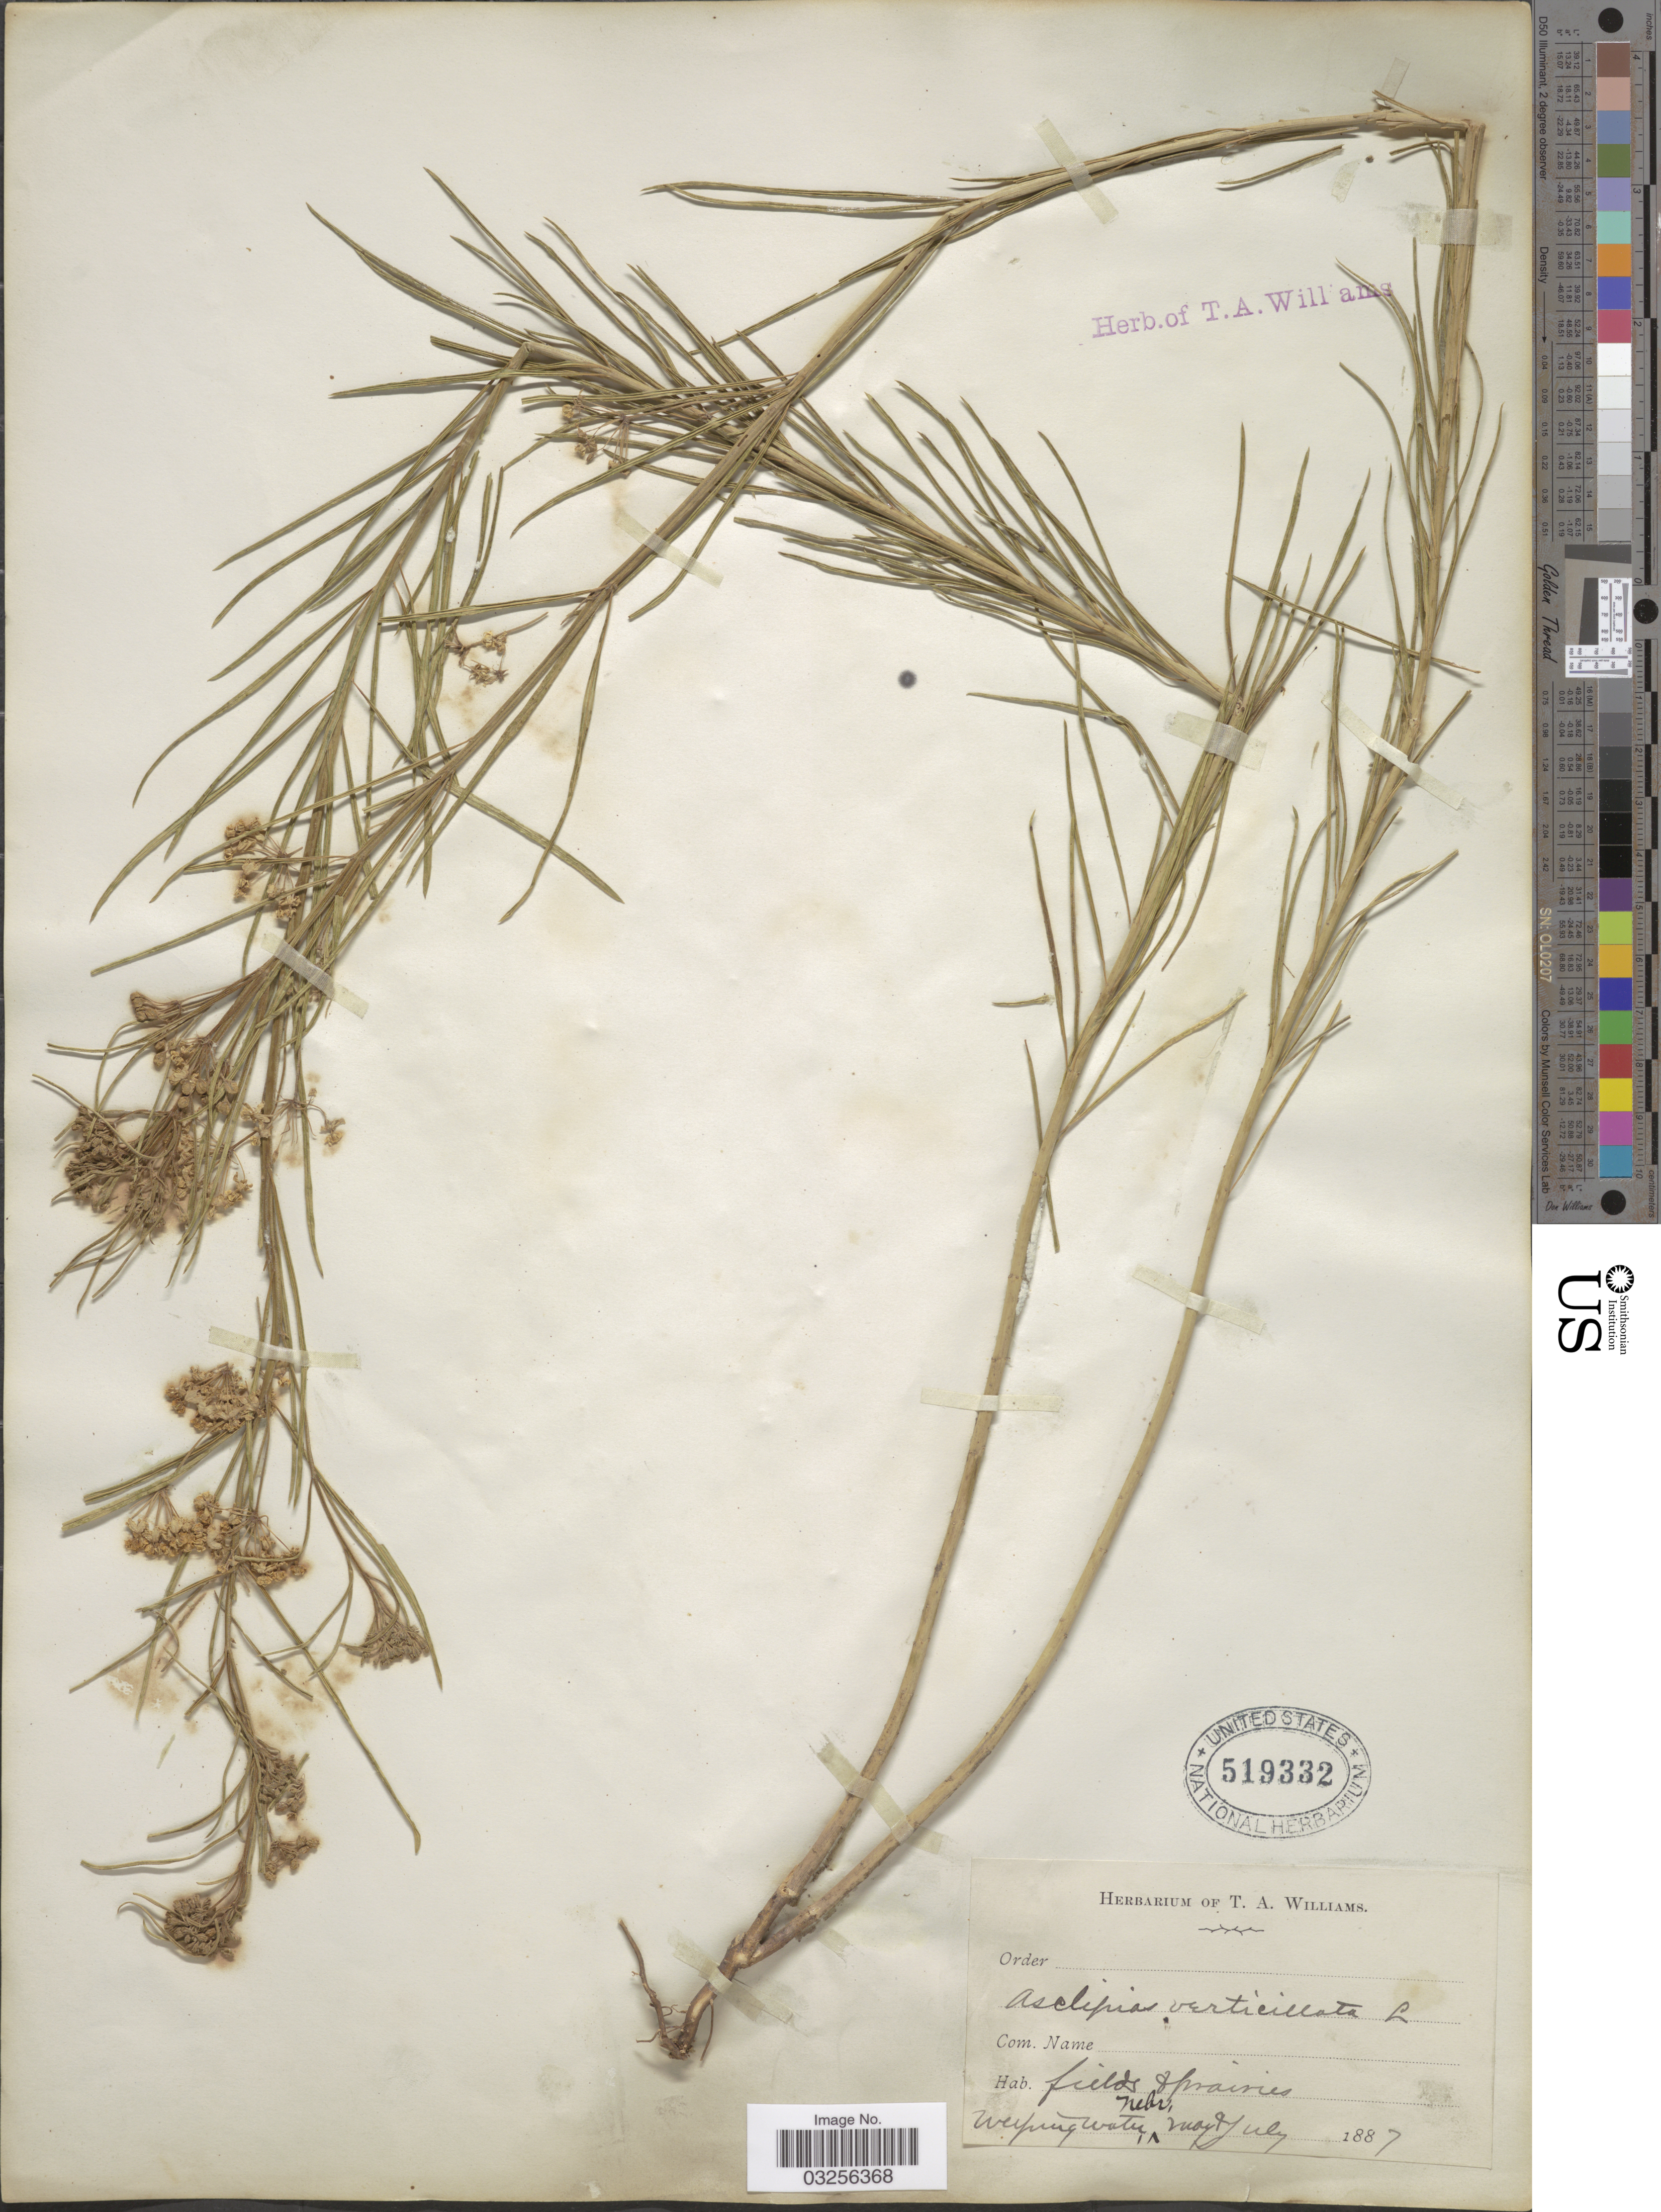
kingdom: Plantae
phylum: Tracheophyta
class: Magnoliopsida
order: Gentianales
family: Apocynaceae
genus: Asclepias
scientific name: Asclepias verticillata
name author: L.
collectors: T. A. Williams (herbarium)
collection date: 1887-05/1887-07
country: United States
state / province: Nebraska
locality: Weeping Water.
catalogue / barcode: US 519332